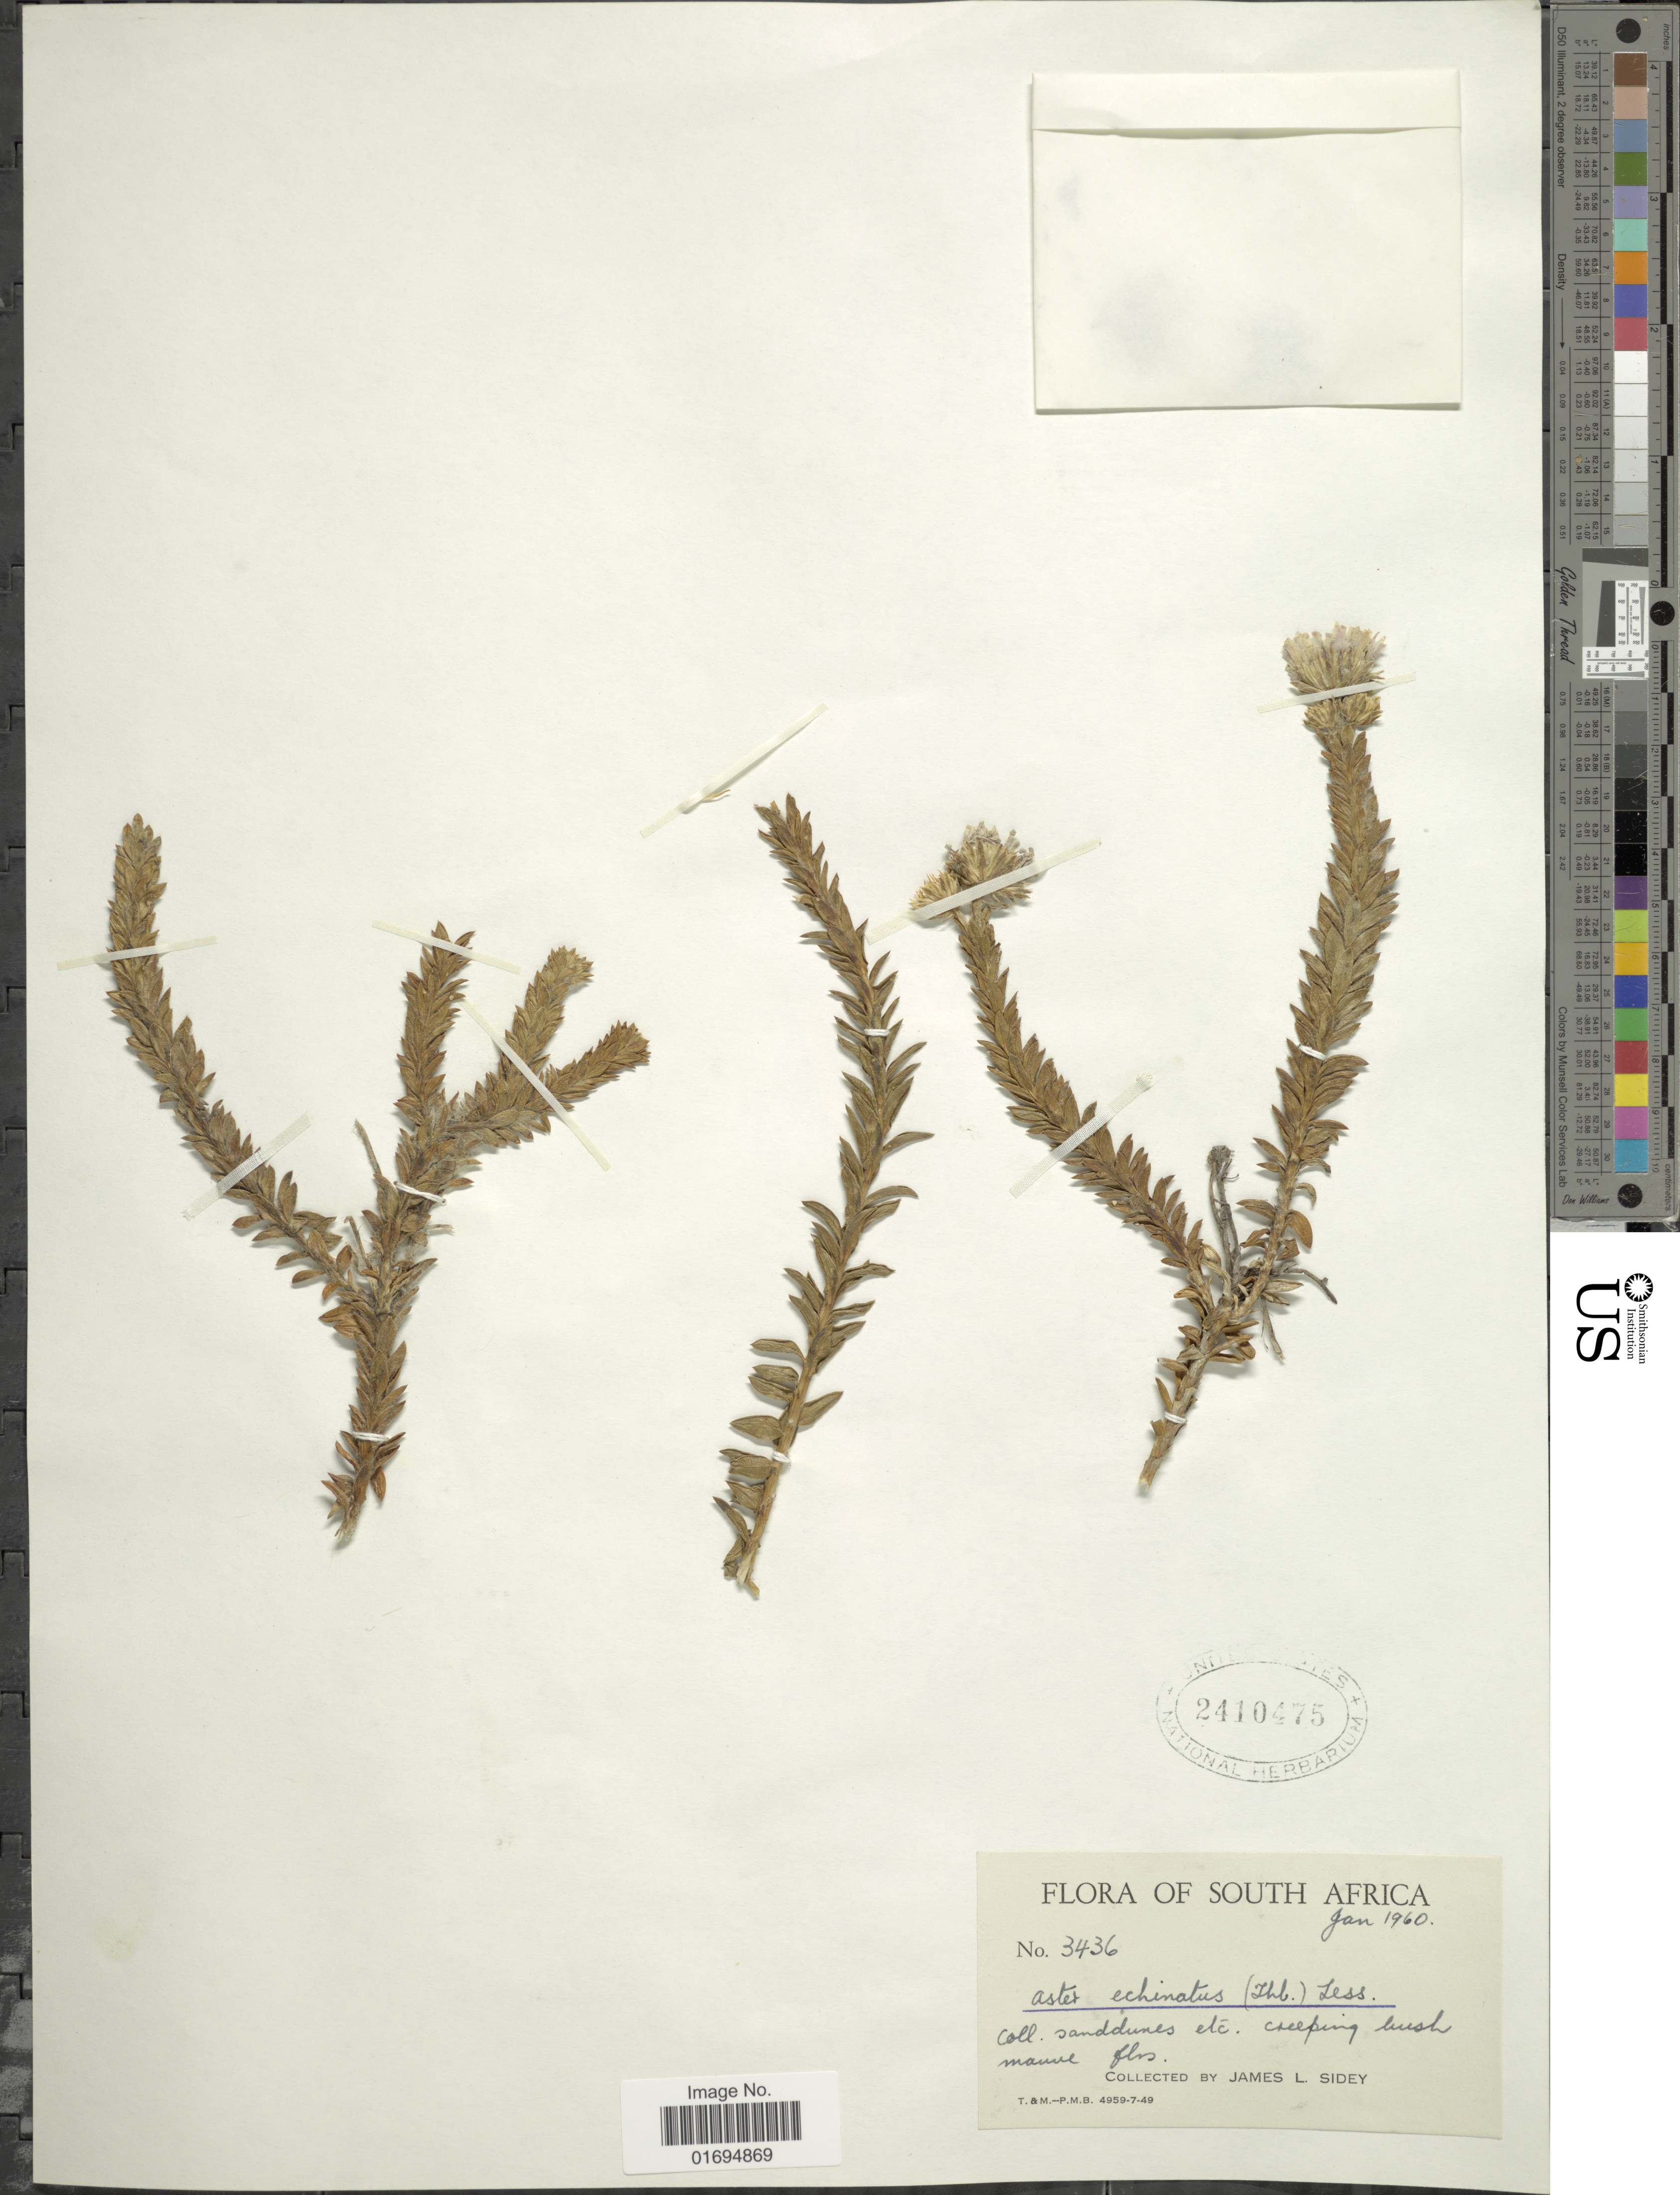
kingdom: Plantae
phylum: Tracheophyta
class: Magnoliopsida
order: Asterales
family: Asteraceae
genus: Felicia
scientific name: Felicia echinata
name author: (Thunb.) Nees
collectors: J. L. Sidey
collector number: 3436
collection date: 1960-01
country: South Africa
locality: Sanddunes etc.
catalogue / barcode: US 2410475